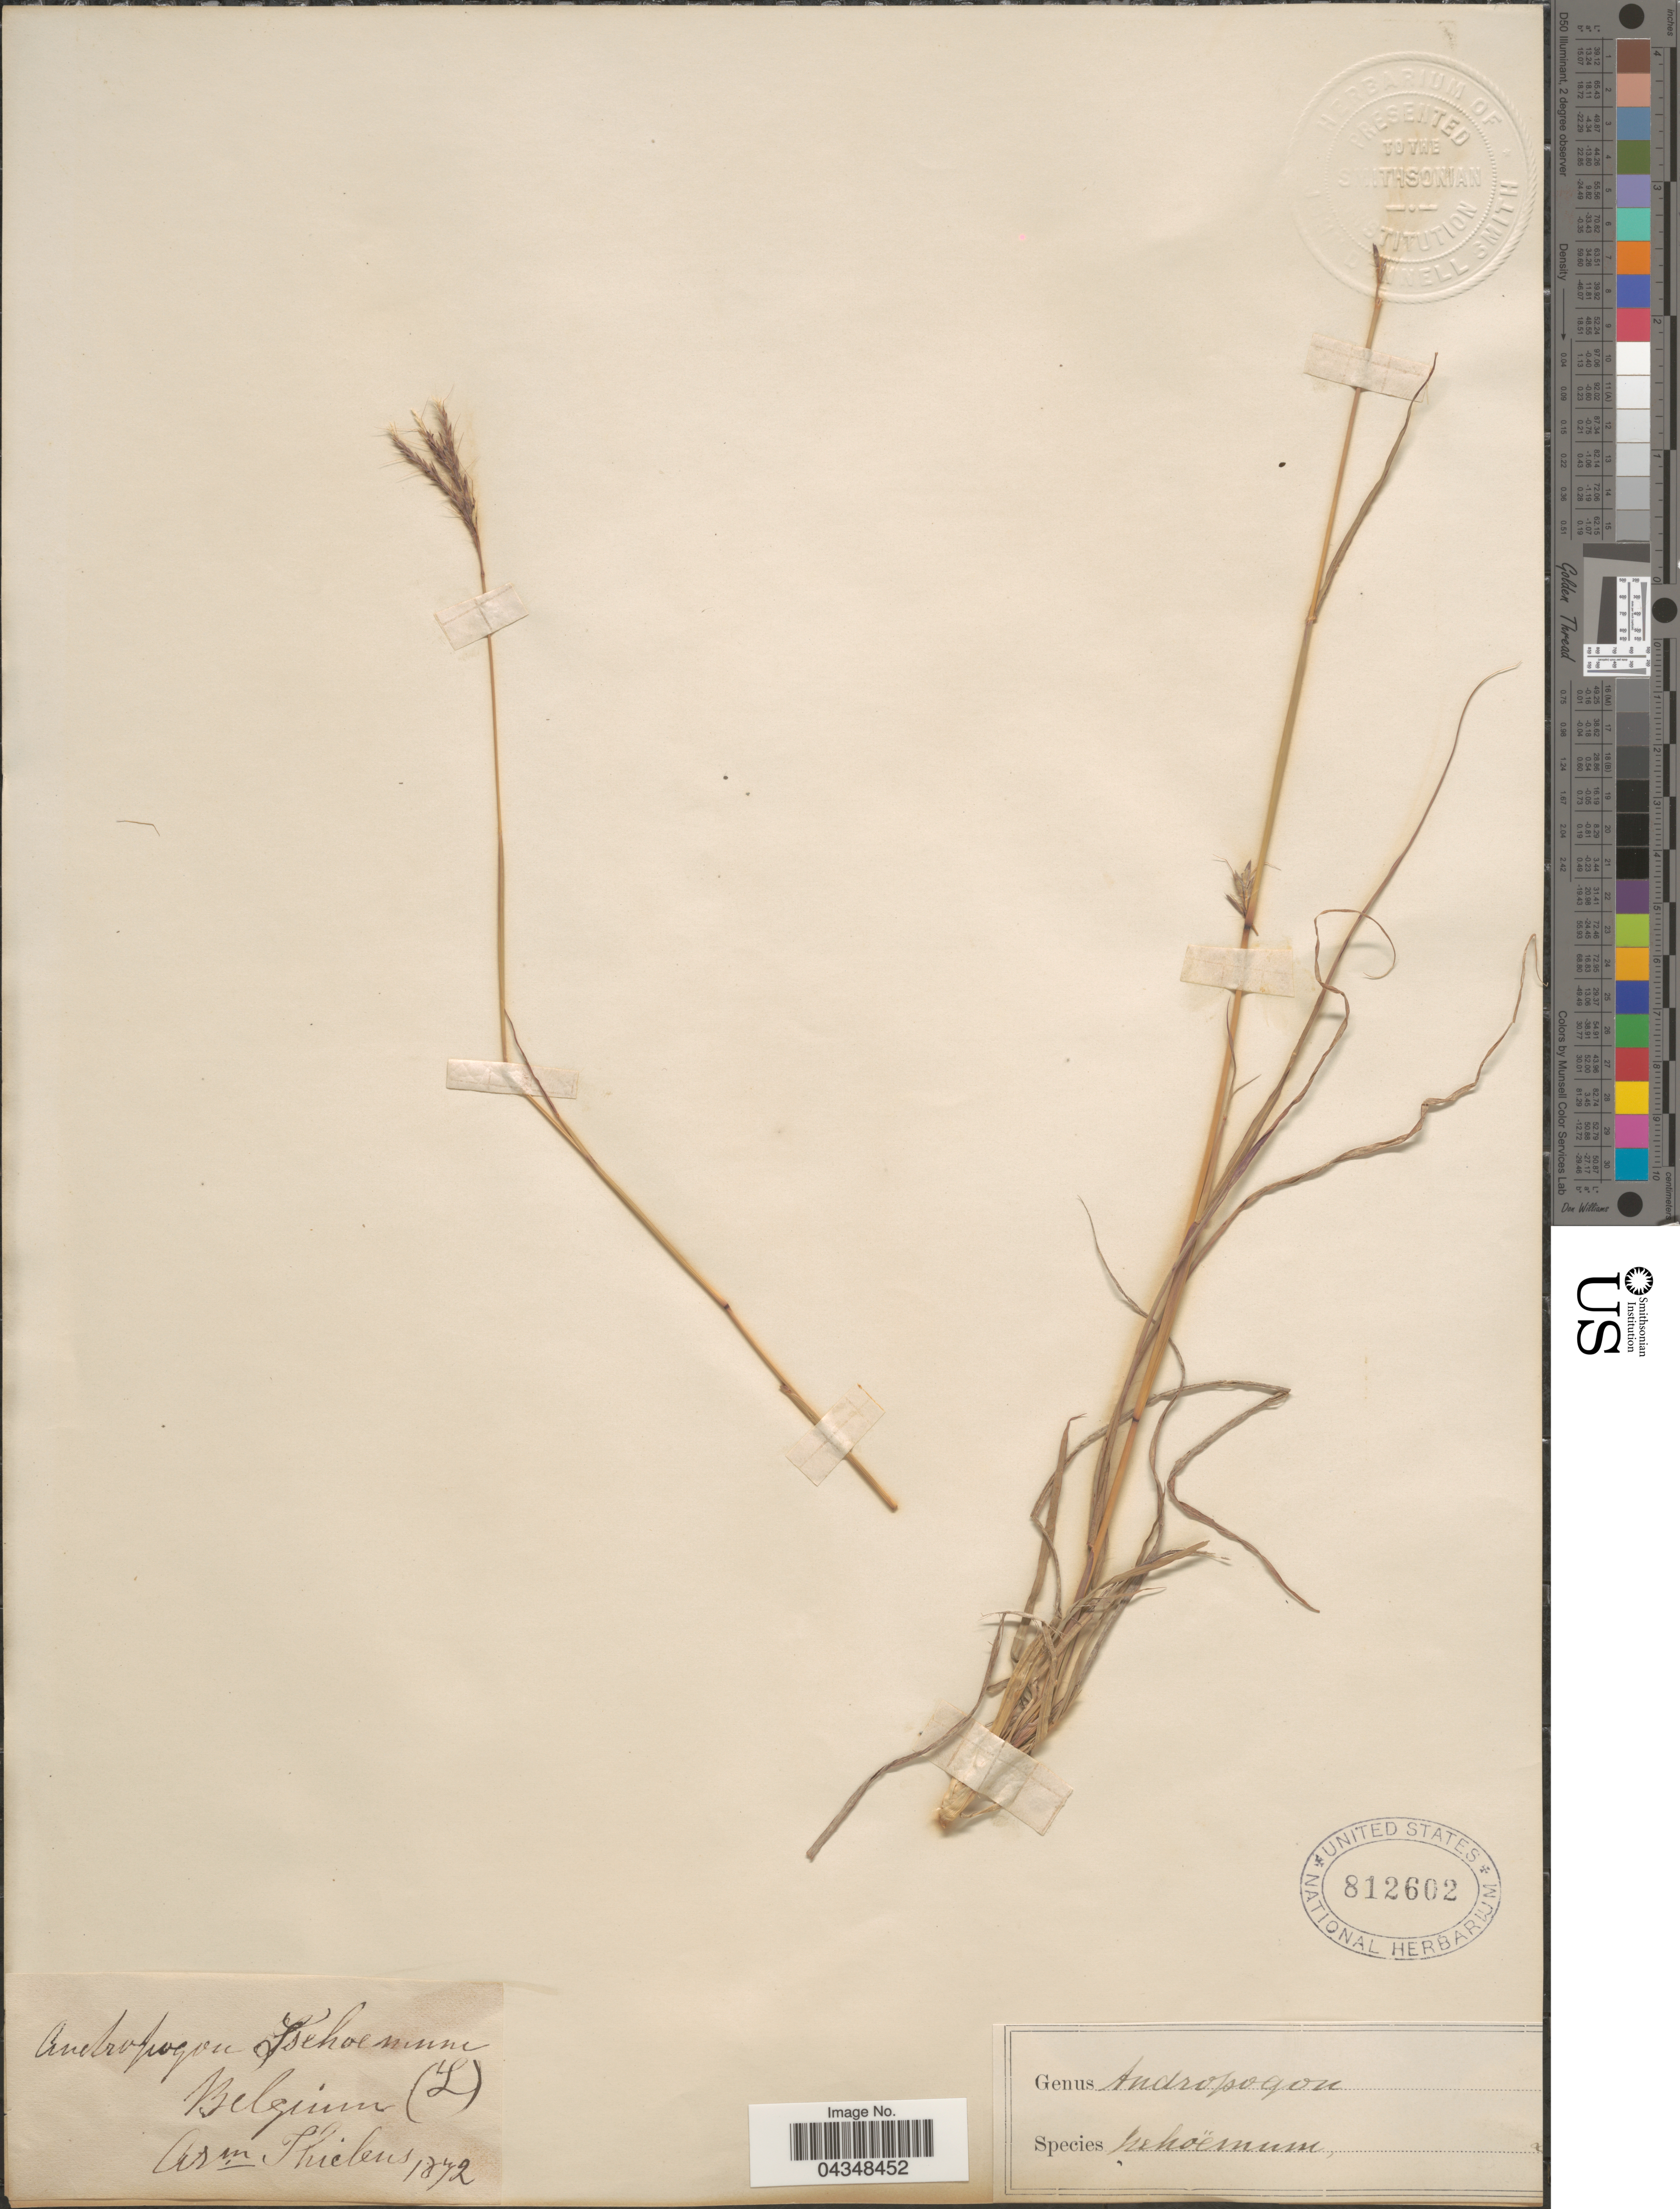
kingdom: Plantae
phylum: Tracheophyta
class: Liliopsida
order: Poales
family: Poaceae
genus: Bothriochloa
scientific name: Bothriochloa ischaemum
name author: (L.) Keng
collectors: A. Thielens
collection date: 1872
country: Belgium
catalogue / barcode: US 812602